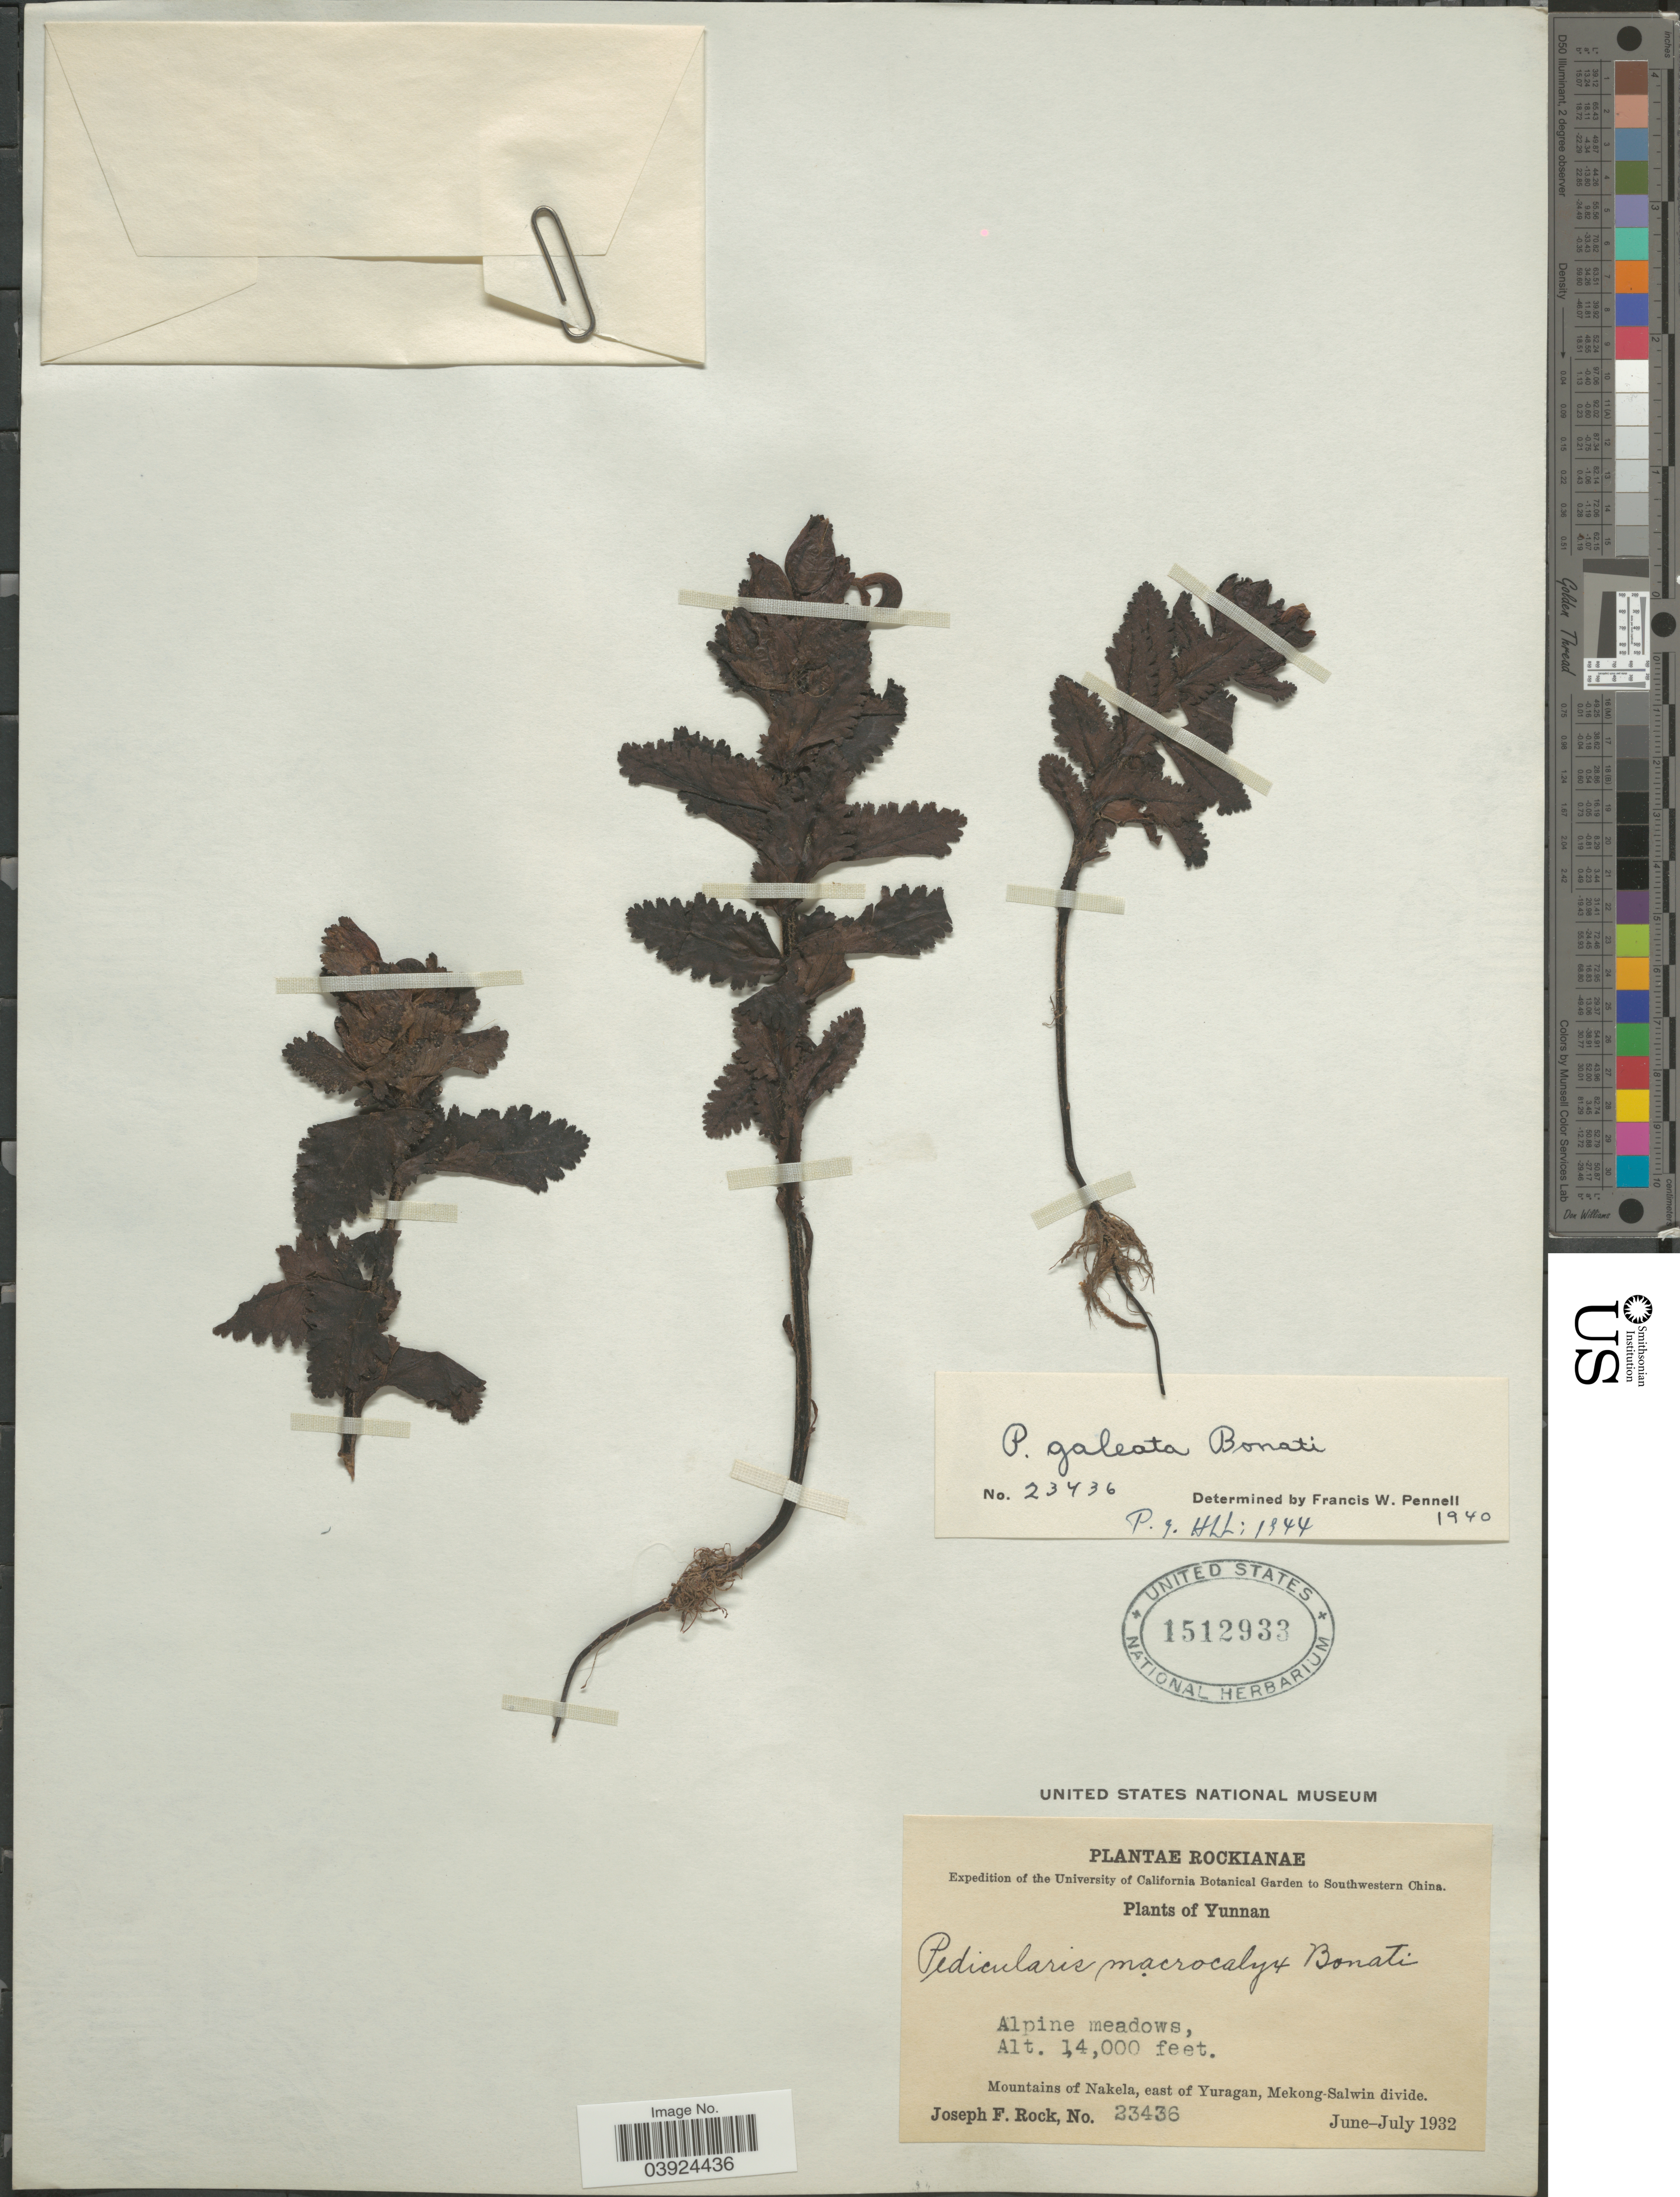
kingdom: Plantae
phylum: Tracheophyta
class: Magnoliopsida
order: Lamiales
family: Orobanchaceae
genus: Pedicularis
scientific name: Pedicularis galeata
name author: Bonati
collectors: J. F. Rock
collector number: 23436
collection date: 1932-06/1932-07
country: China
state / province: Yunnan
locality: Southwestern China. Mountains of Nakela, east of Yuragan, Mekong-Salwin divide.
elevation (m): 4267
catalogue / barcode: US 1512933